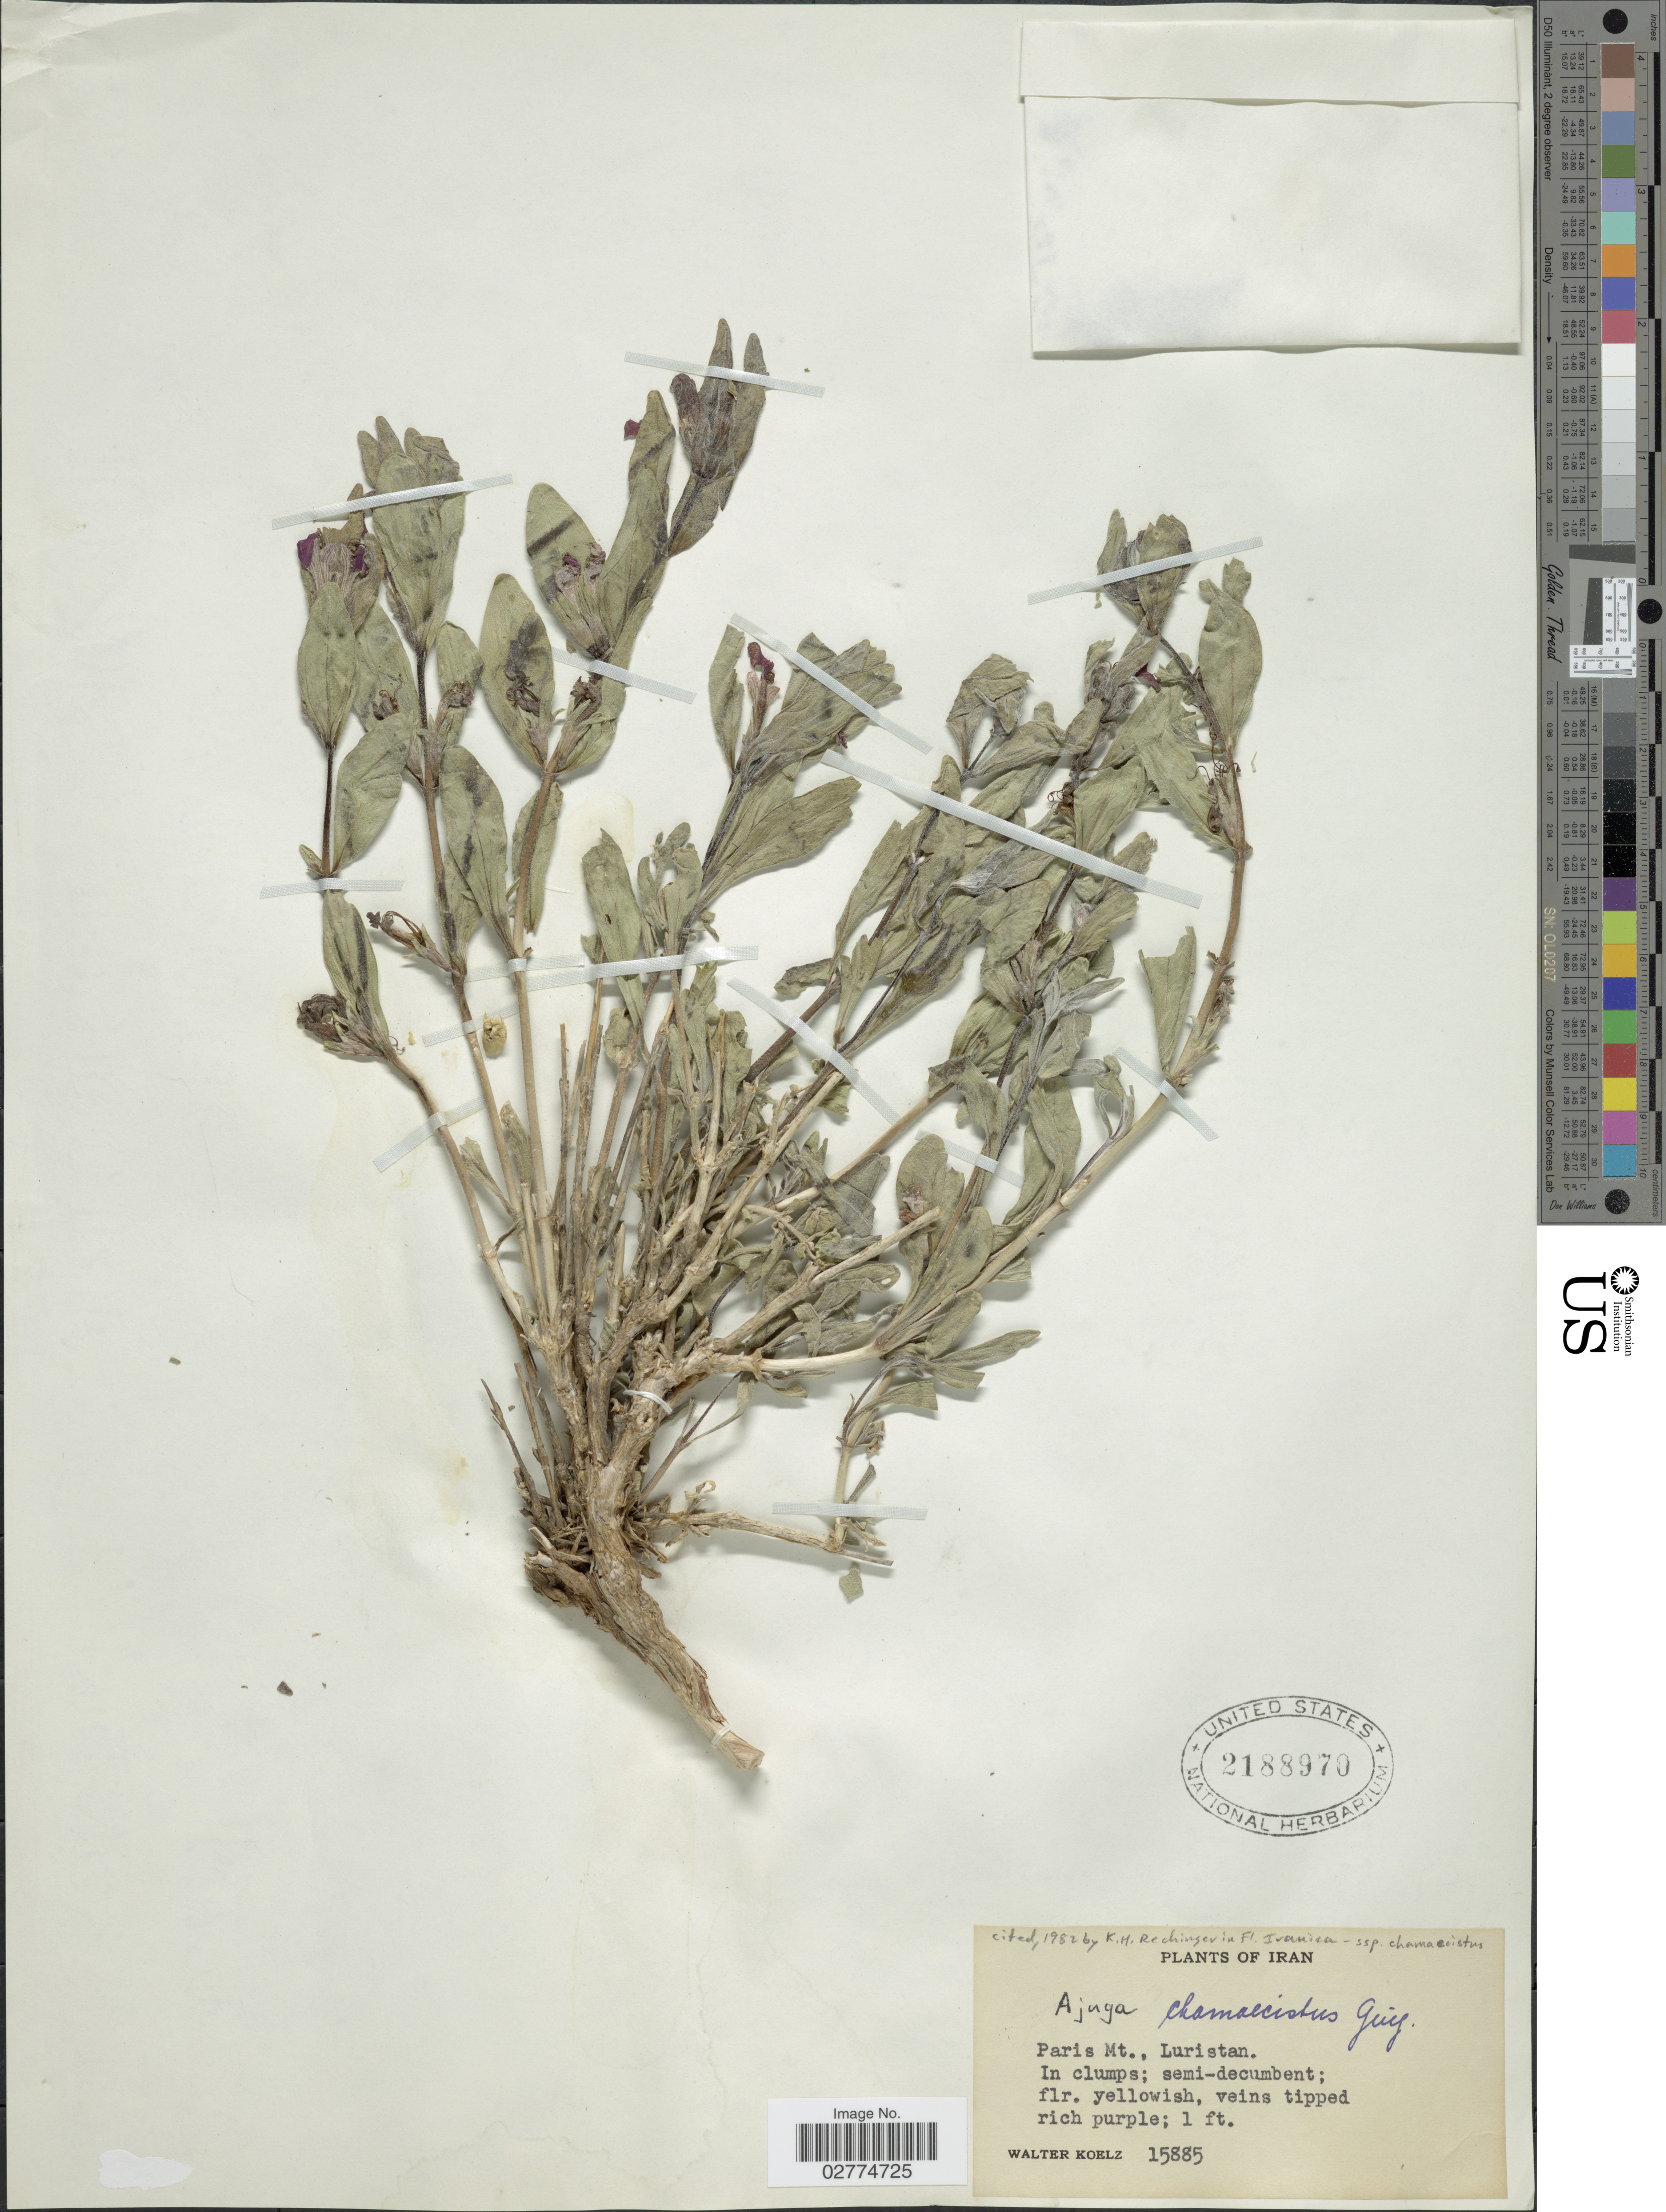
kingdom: Plantae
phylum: Tracheophyta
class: Magnoliopsida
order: Lamiales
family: Lamiaceae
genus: Ajuga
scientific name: Ajuga chamaecistus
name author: Ging. ex Benth.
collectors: W. N. Koelz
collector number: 15885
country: Iran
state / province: Hormozgan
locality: Paris Mt., Luristan.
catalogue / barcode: US 2188970